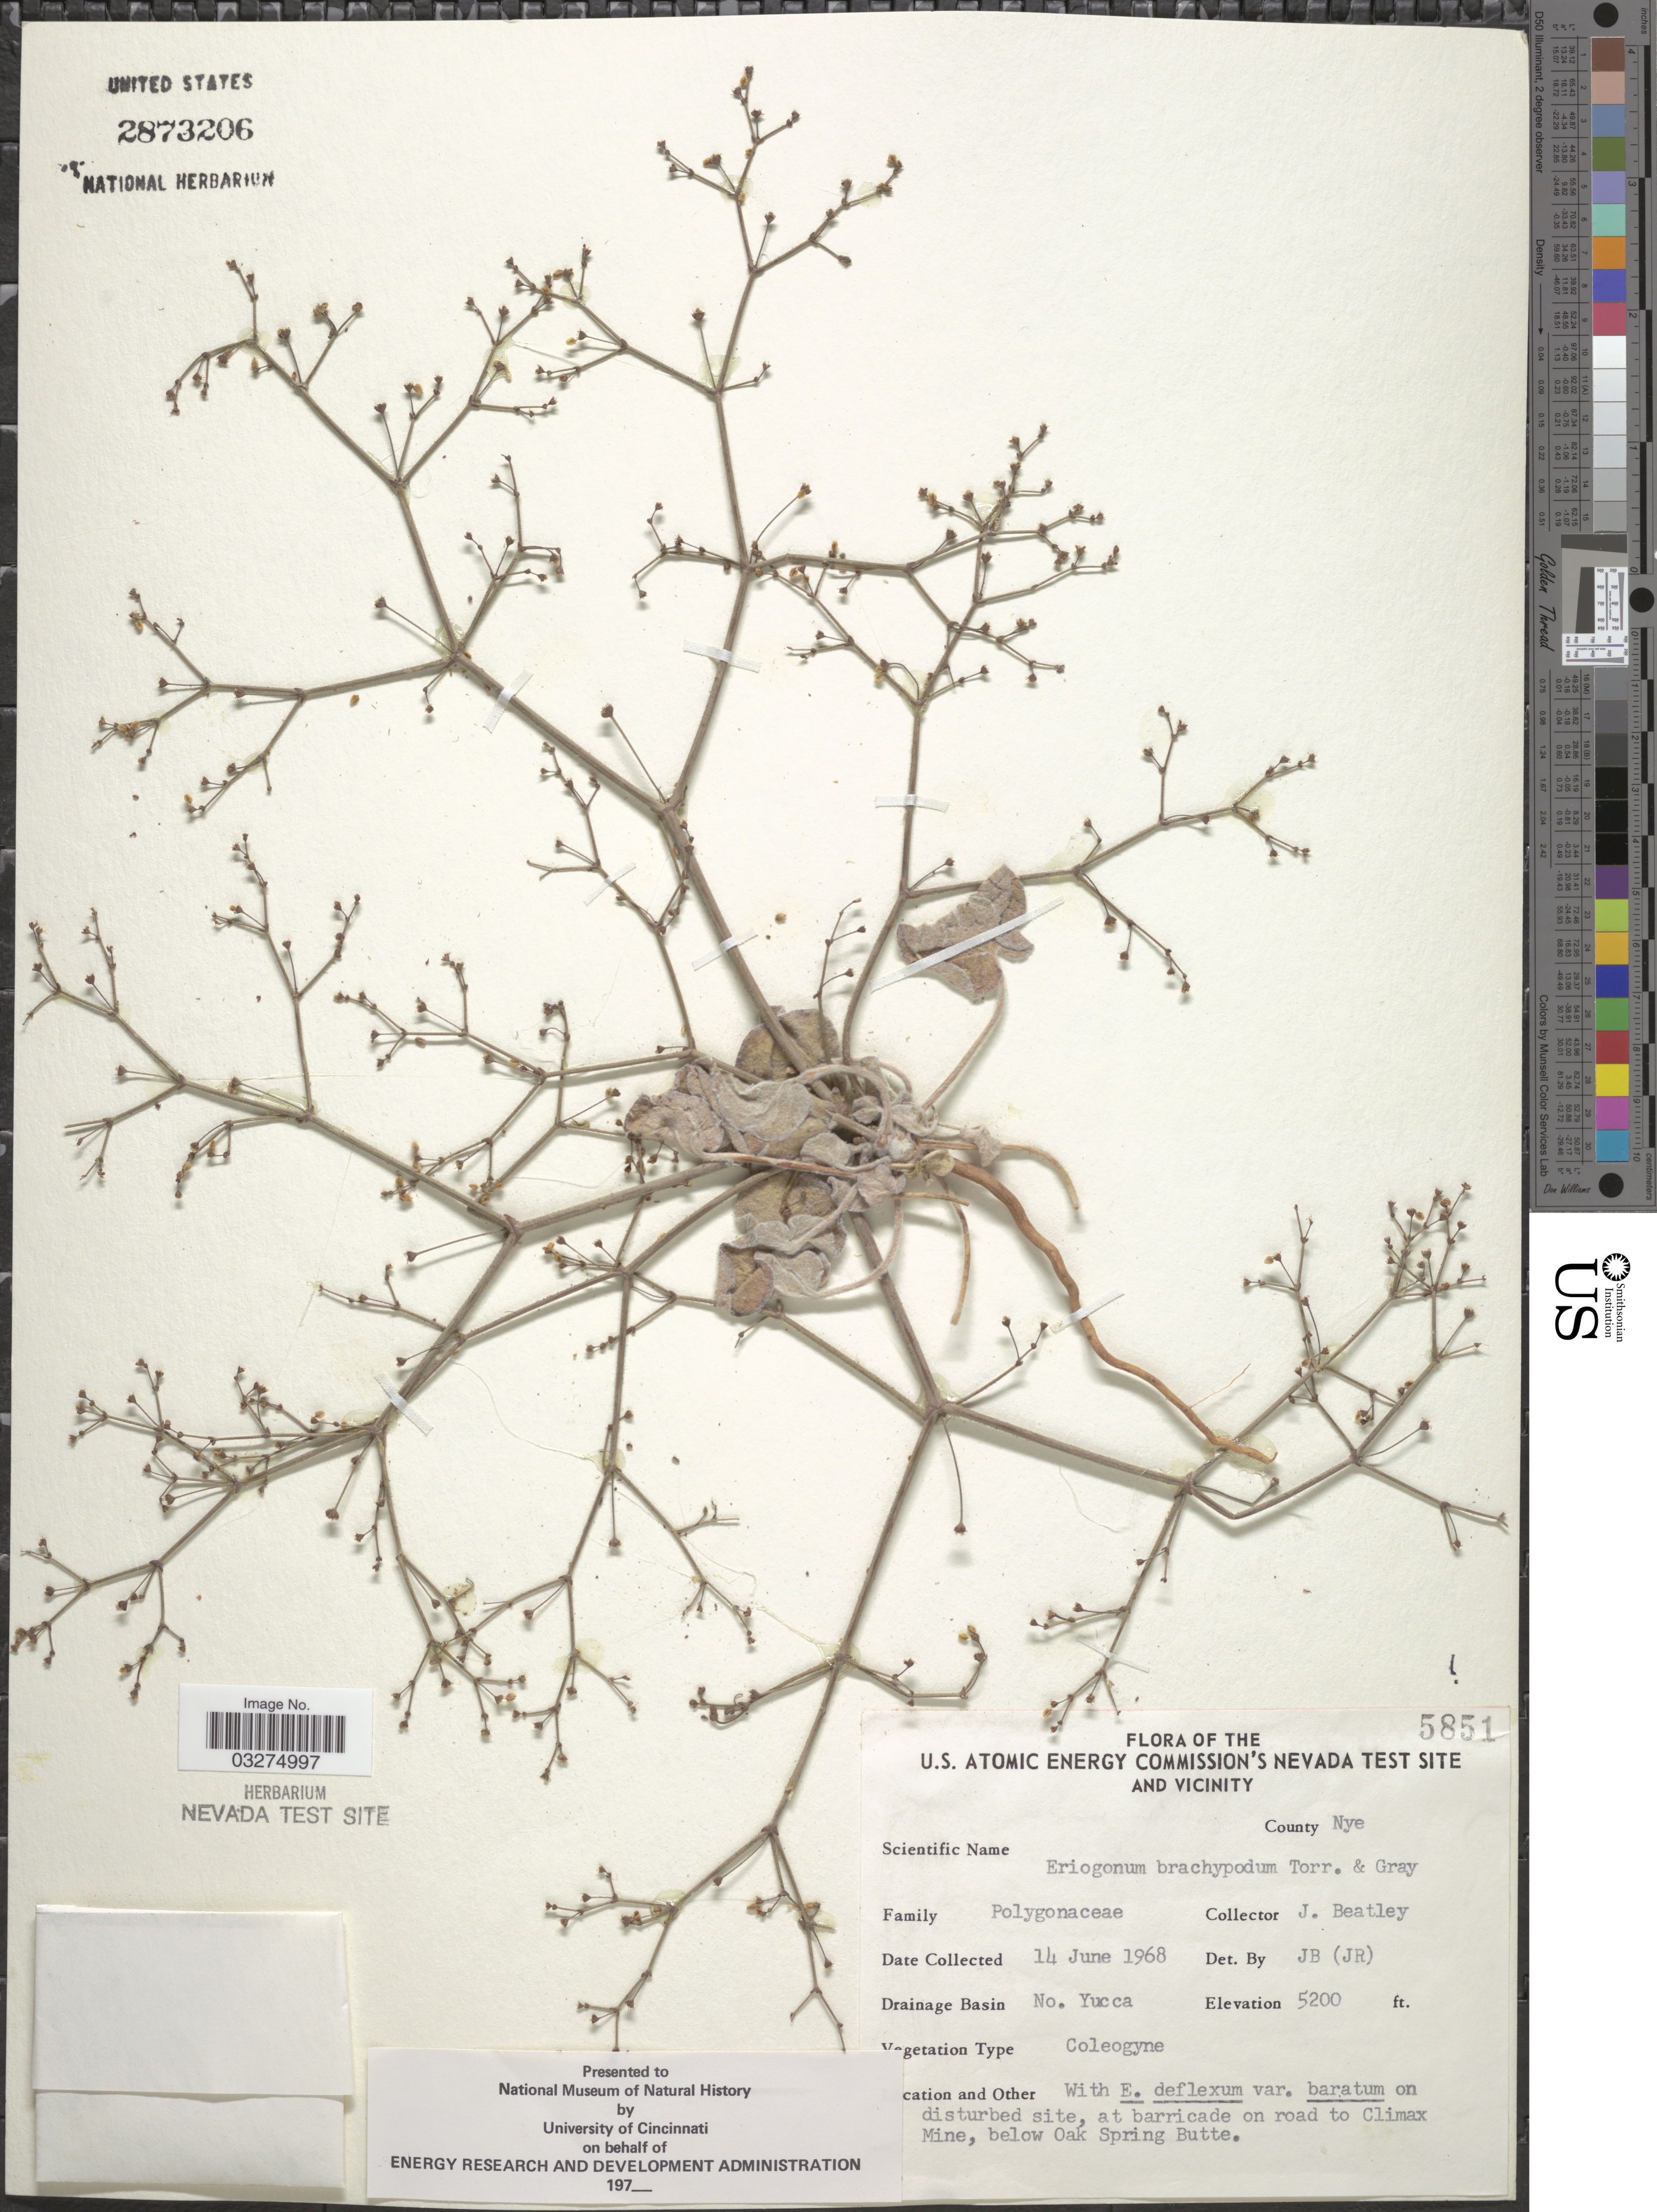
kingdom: Plantae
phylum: Tracheophyta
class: Magnoliopsida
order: Caryophyllales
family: Polygonaceae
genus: Eriogonum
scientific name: Eriogonum brachypodum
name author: Torr. & A. Gray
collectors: J. C. Beatley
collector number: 5851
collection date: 1968-06-14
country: United States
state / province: Nevada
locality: U. S. Atomic Energy Commission's Nevada Test Site and Vicinity. County Nye. Drainage Basin No. Yucca. Barricade on road to Climax Mine, below Oak Spring Butte.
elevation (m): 1585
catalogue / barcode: US 2873206